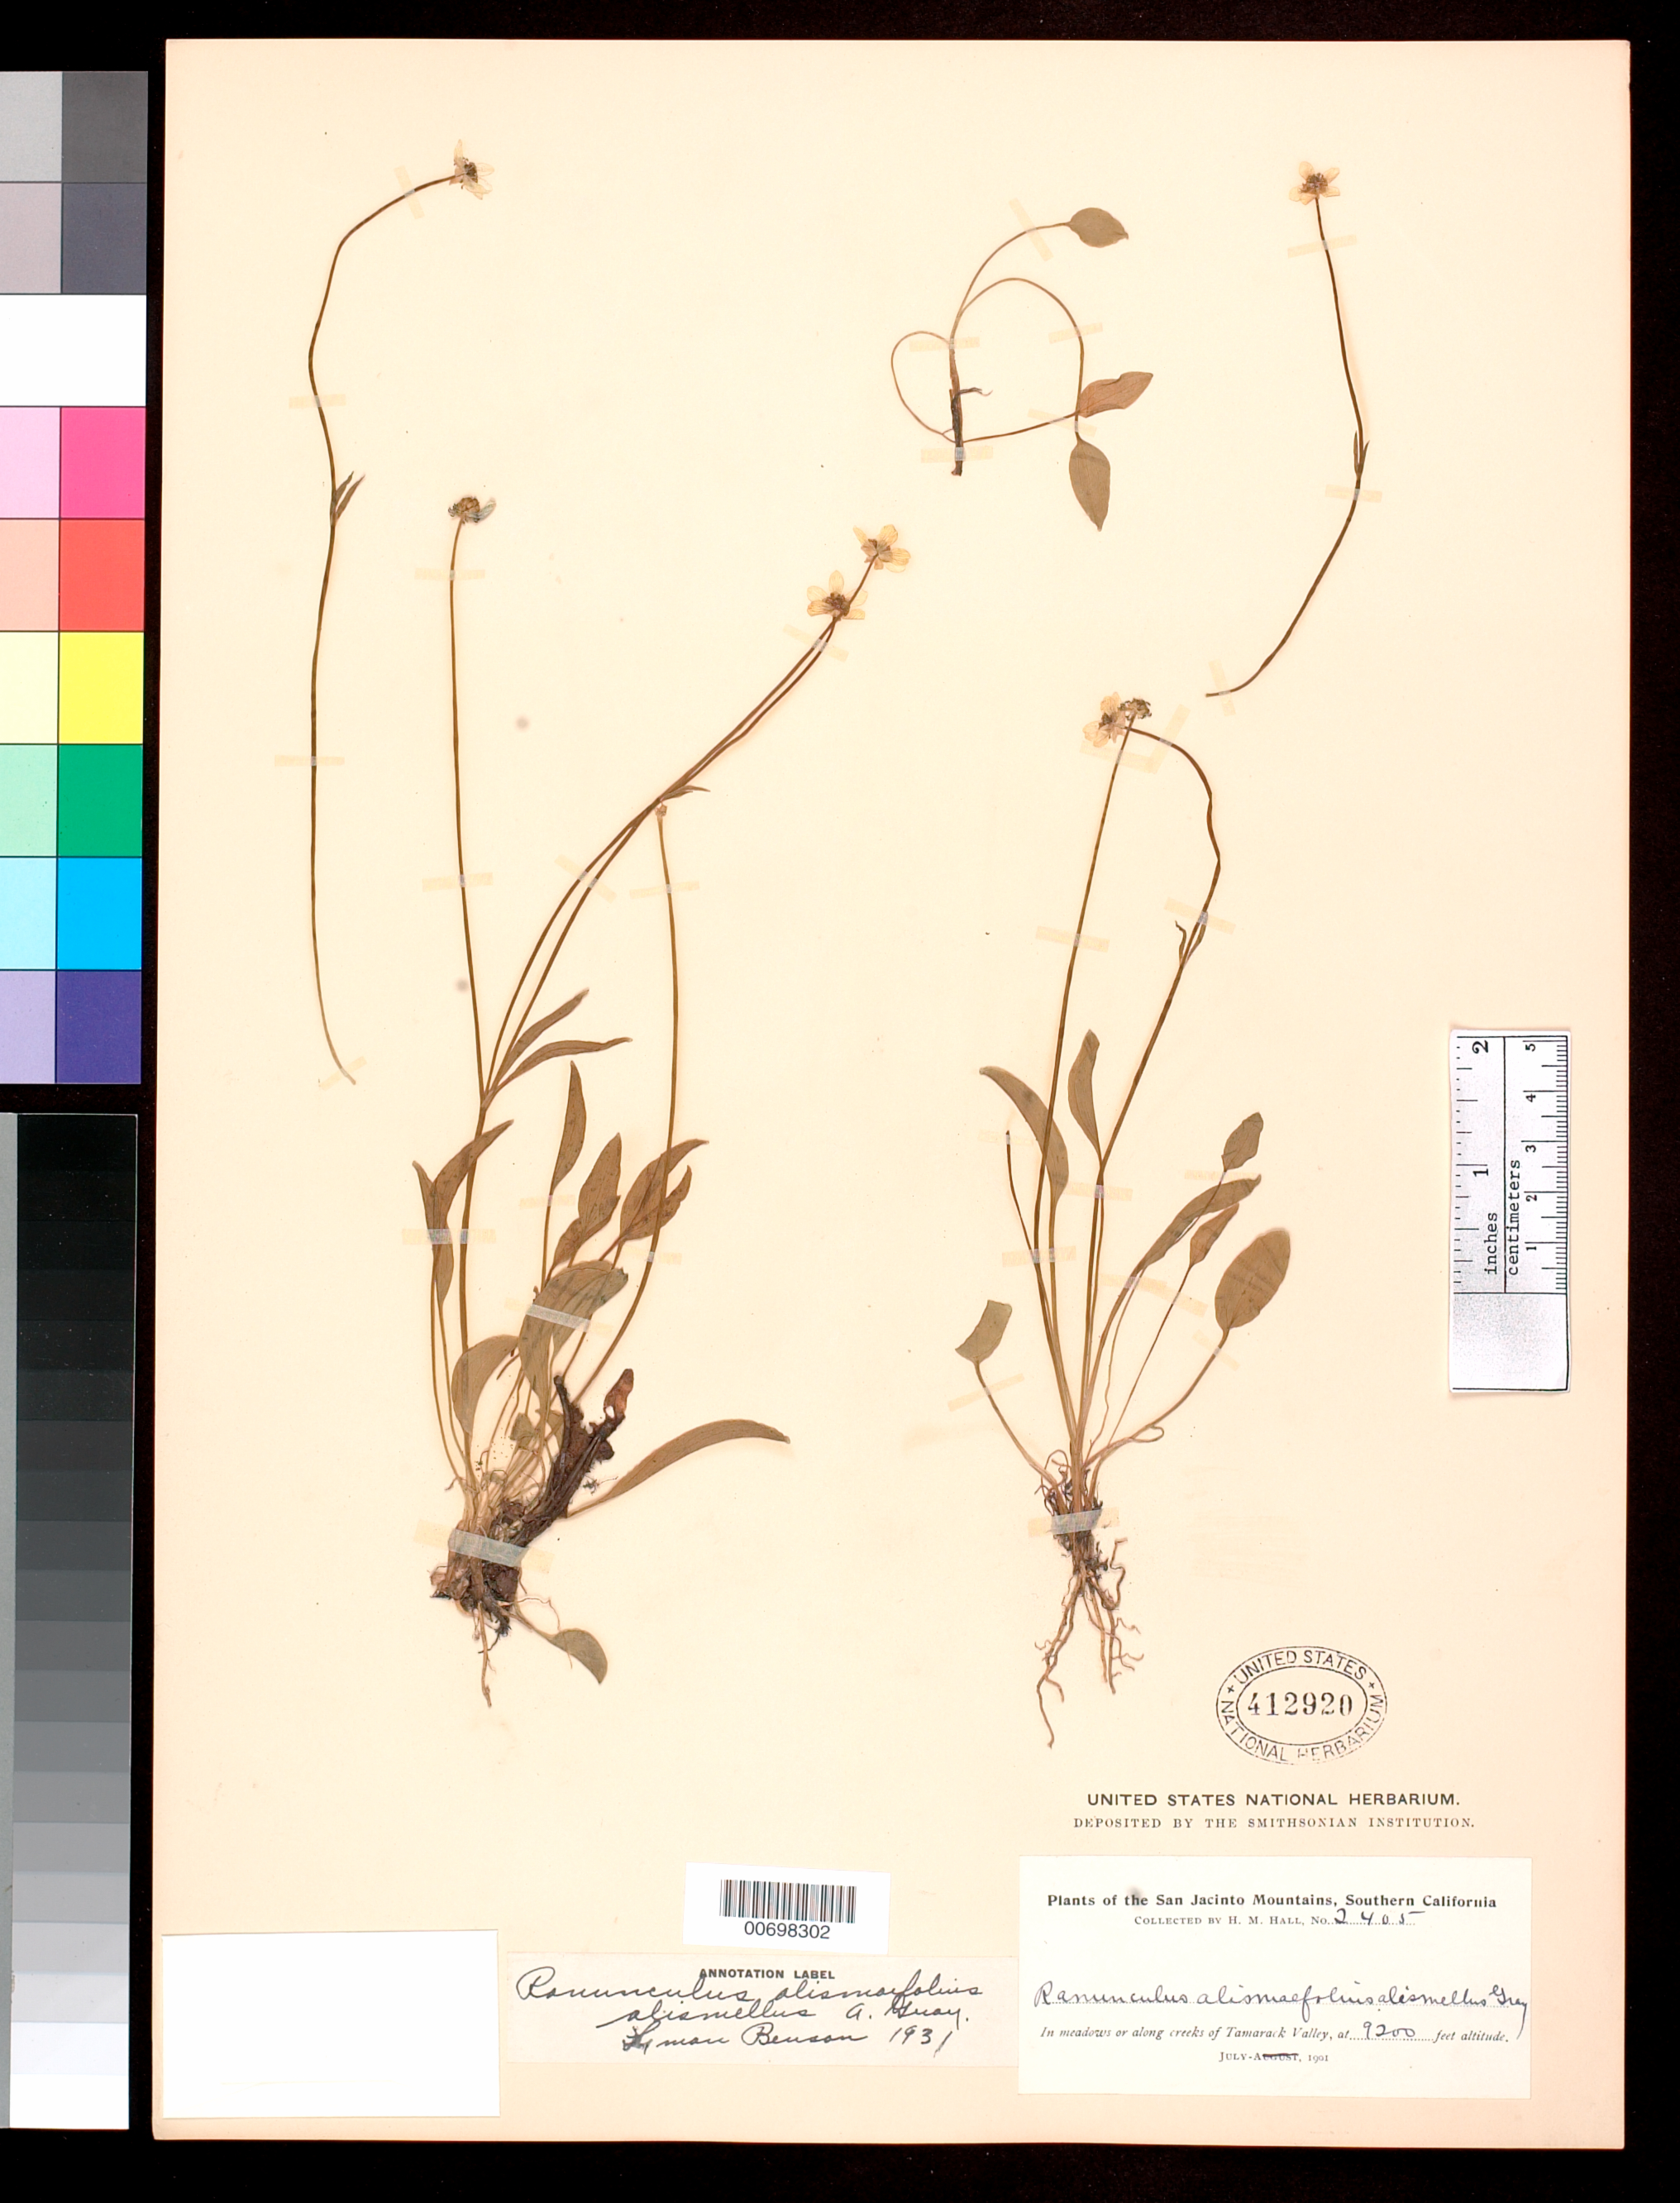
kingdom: Plantae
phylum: Tracheophyta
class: Magnoliopsida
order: Ranunculales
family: Ranunculaceae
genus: Ranunculus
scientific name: Ranunculus alismifolius var. alismellus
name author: A. Gray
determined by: Benson, L. D., (POM), Pomona College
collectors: H. M. Hall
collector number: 2405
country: United States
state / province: California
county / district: Riverside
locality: San Jacinto Mts., in meadows or along creeks of Tamarack Valley.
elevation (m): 2804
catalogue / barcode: US 412920